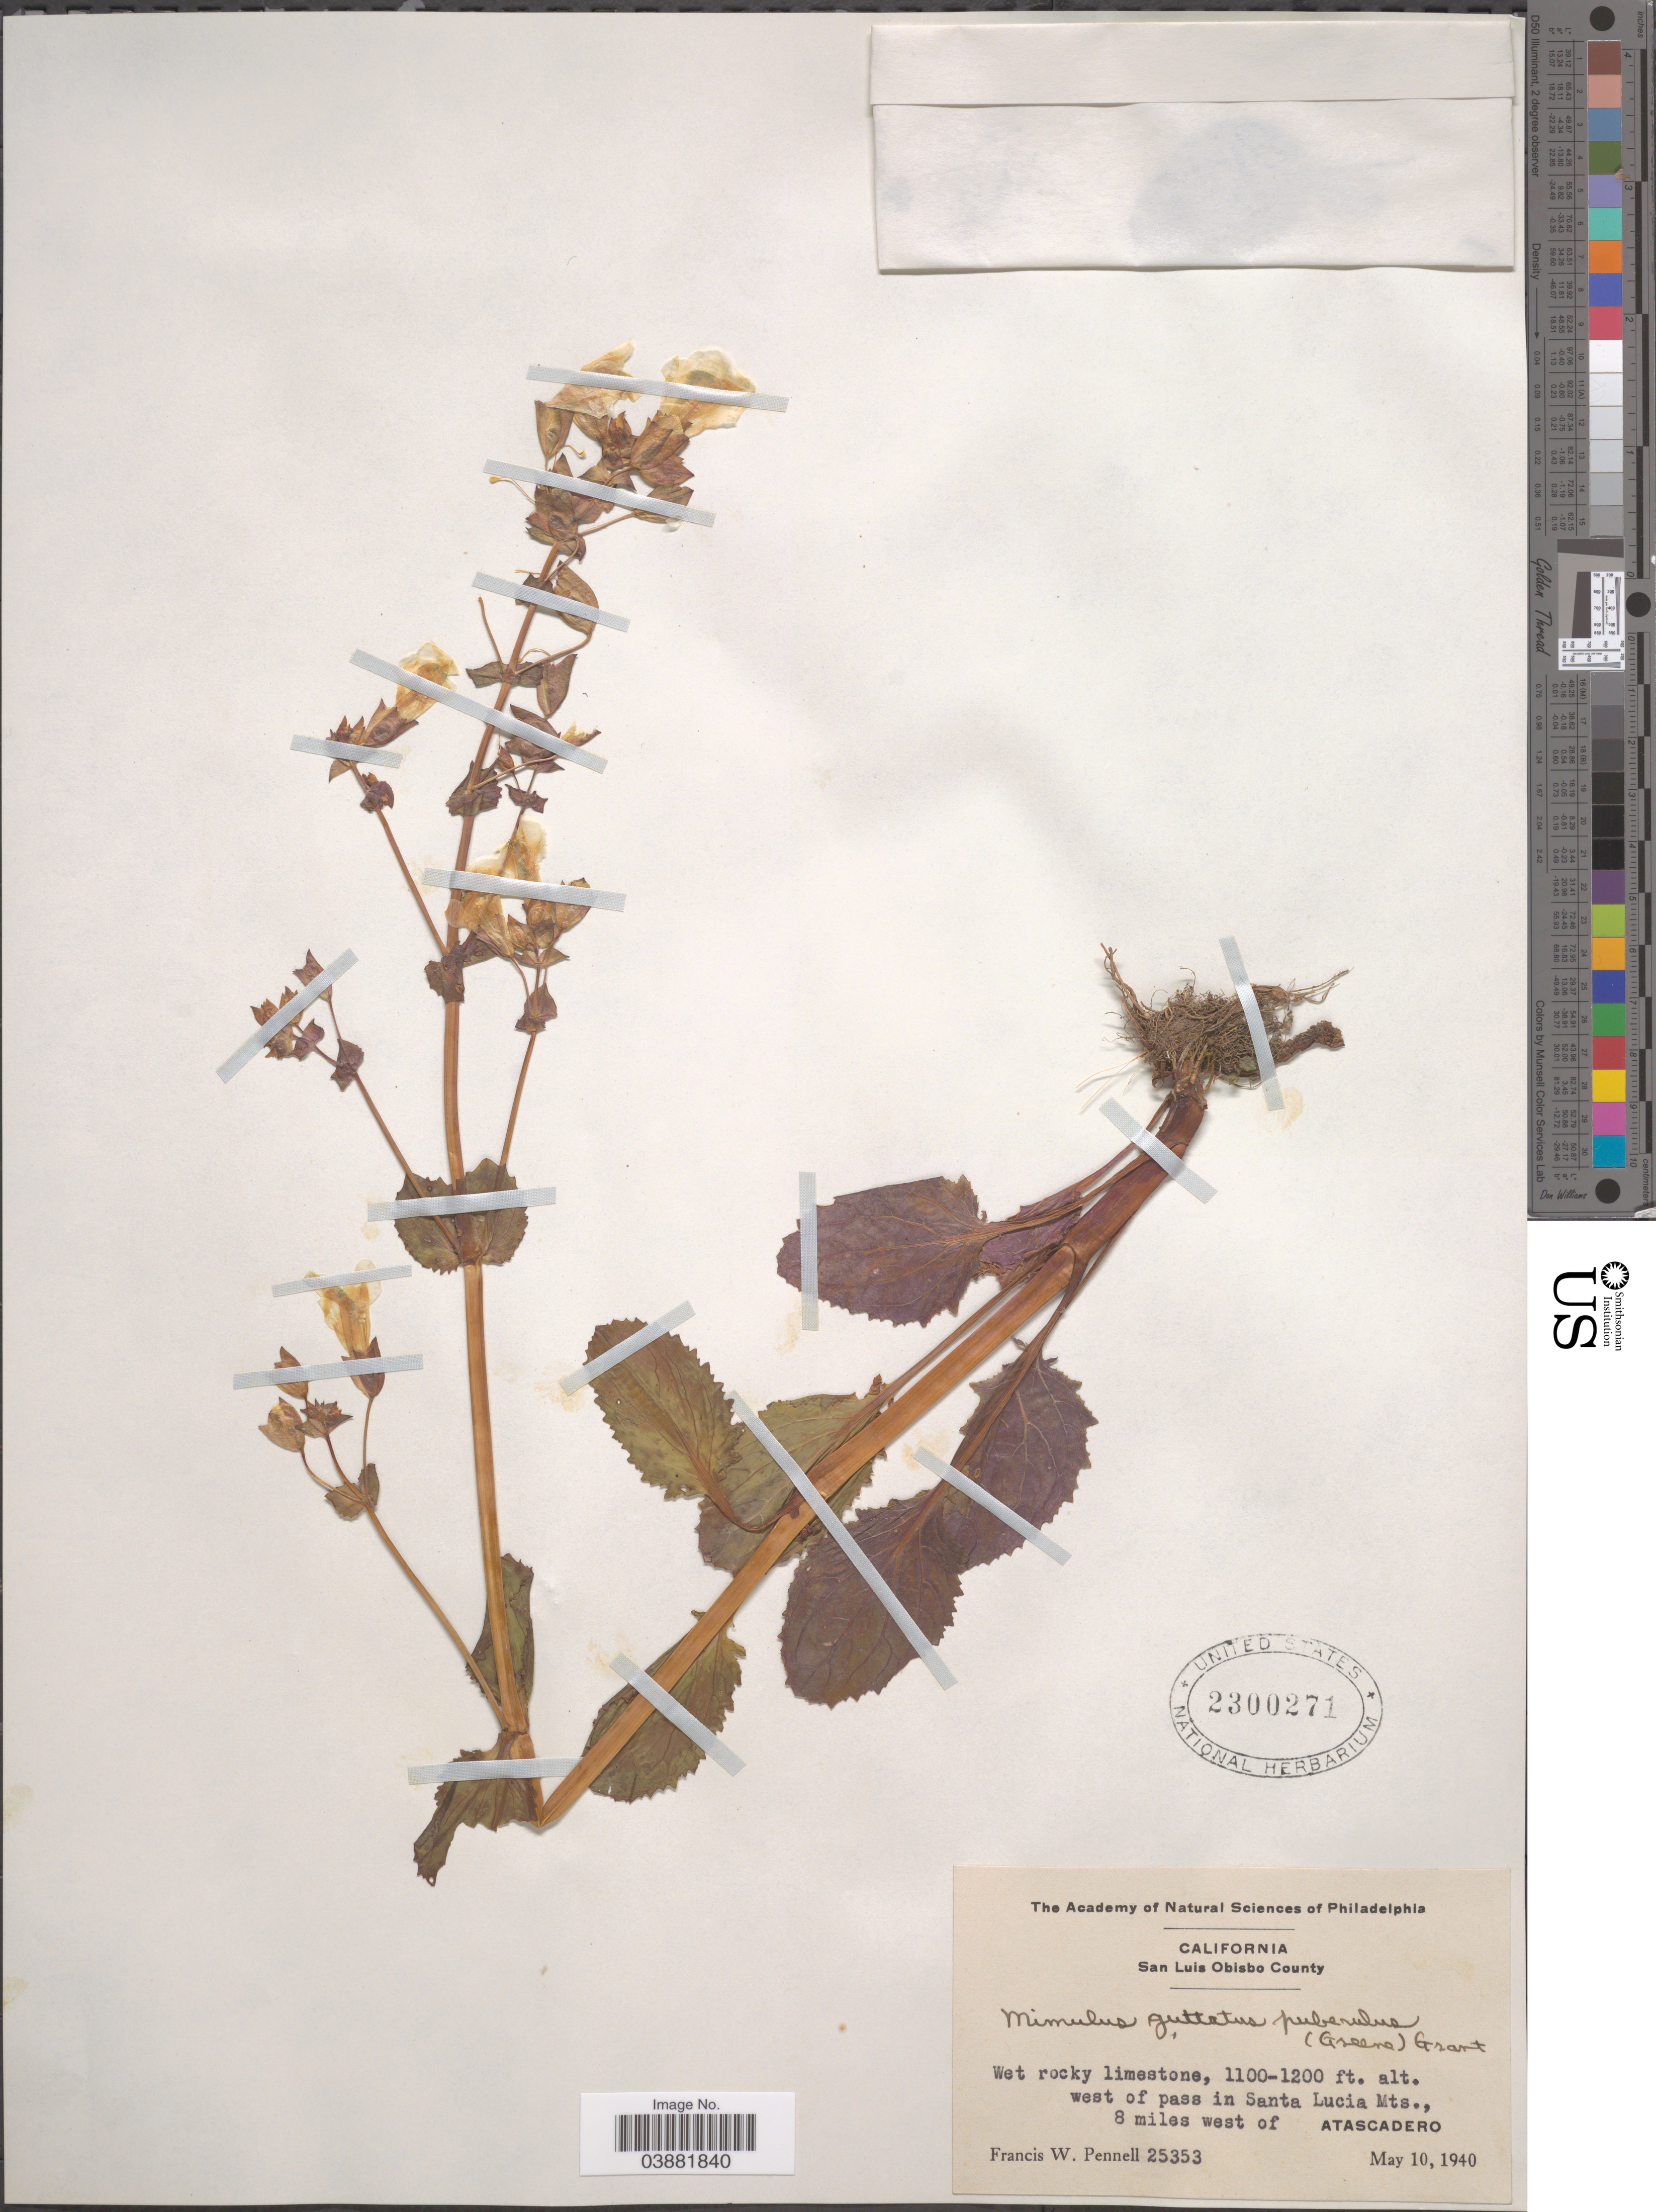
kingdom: Plantae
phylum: Tracheophyta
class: Magnoliopsida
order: Lamiales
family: Phrymaceae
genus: Mimulus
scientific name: Mimulus guttatus var. puberulus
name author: (Greene) A.L. Grant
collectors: F. W. Pennell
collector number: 25353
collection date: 1940-05-10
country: United States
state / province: California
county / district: San Luis Obispo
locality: San Luis Obisbo County. West of pass in Santa Lucia Mts., 8 miles west of Atascadero.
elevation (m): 335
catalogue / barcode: US 2300271